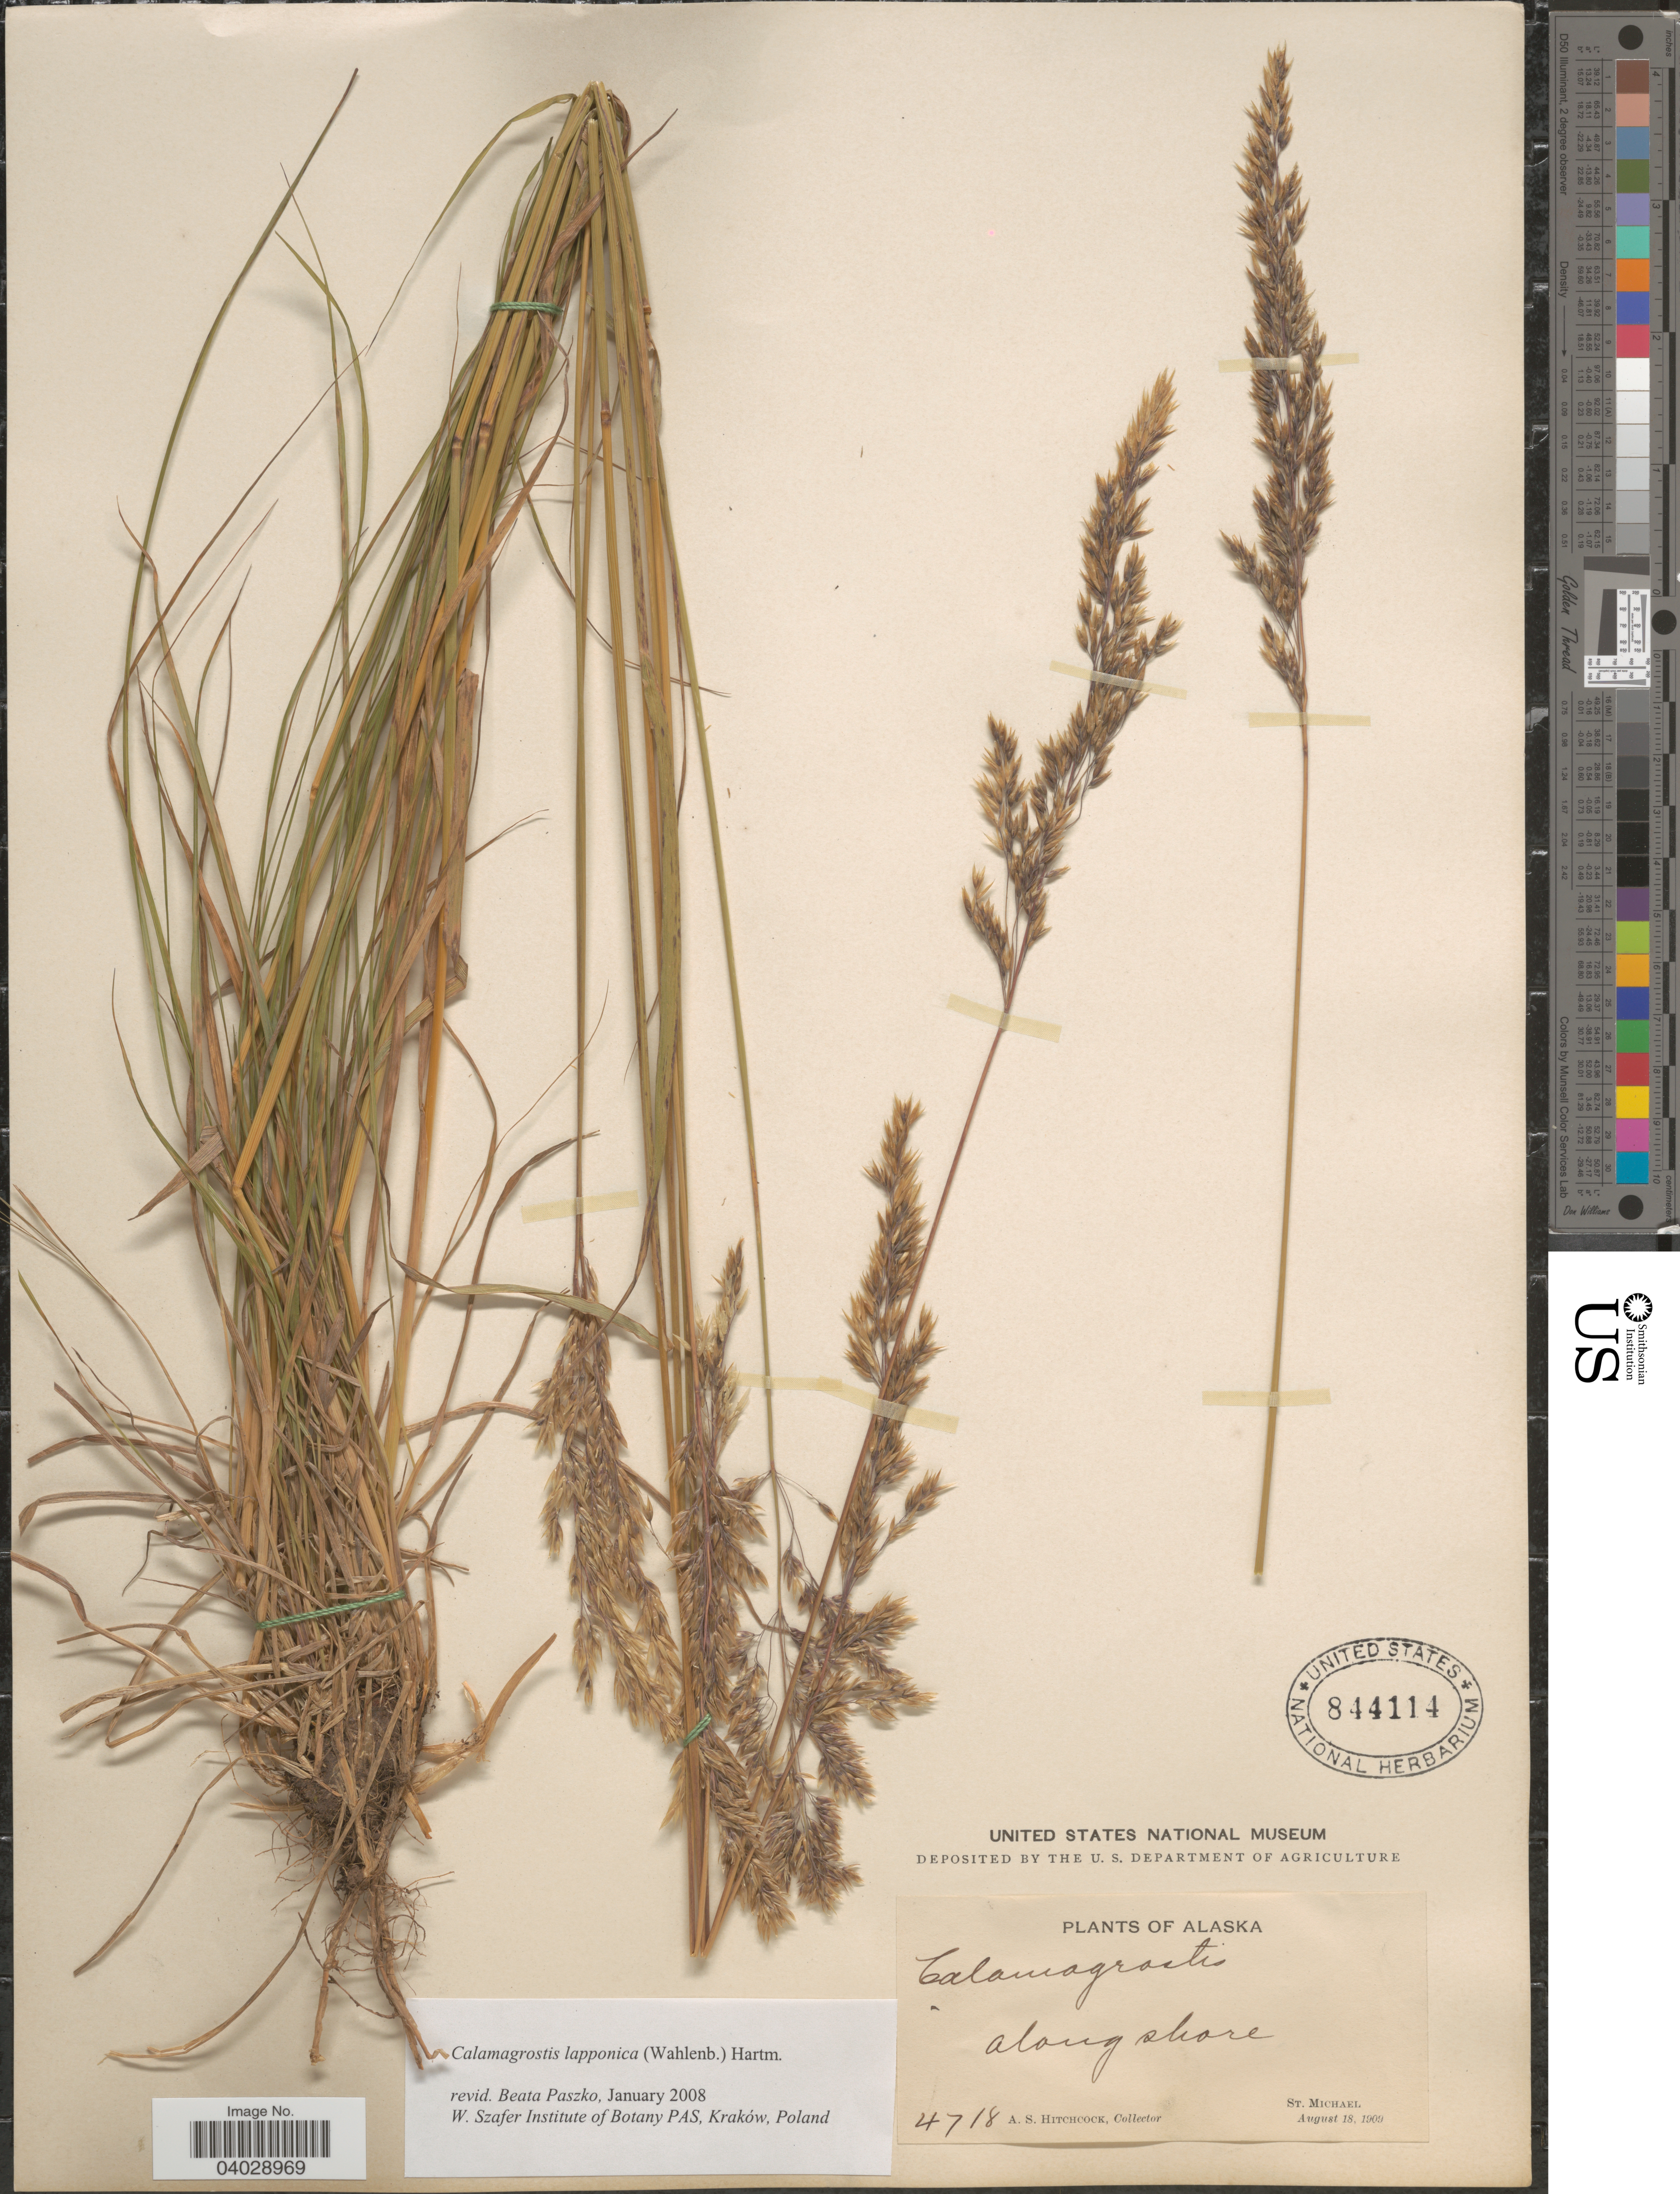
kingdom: Plantae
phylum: Tracheophyta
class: Liliopsida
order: Poales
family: Poaceae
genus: Calamagrostis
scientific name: Calamagrostis lapponica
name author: (Wahlenb.) Hartm.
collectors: A. S. Hitchcock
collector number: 4718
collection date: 1909-08-18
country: United States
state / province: Alaska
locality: Along shore, St. Michael.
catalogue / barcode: US 844114